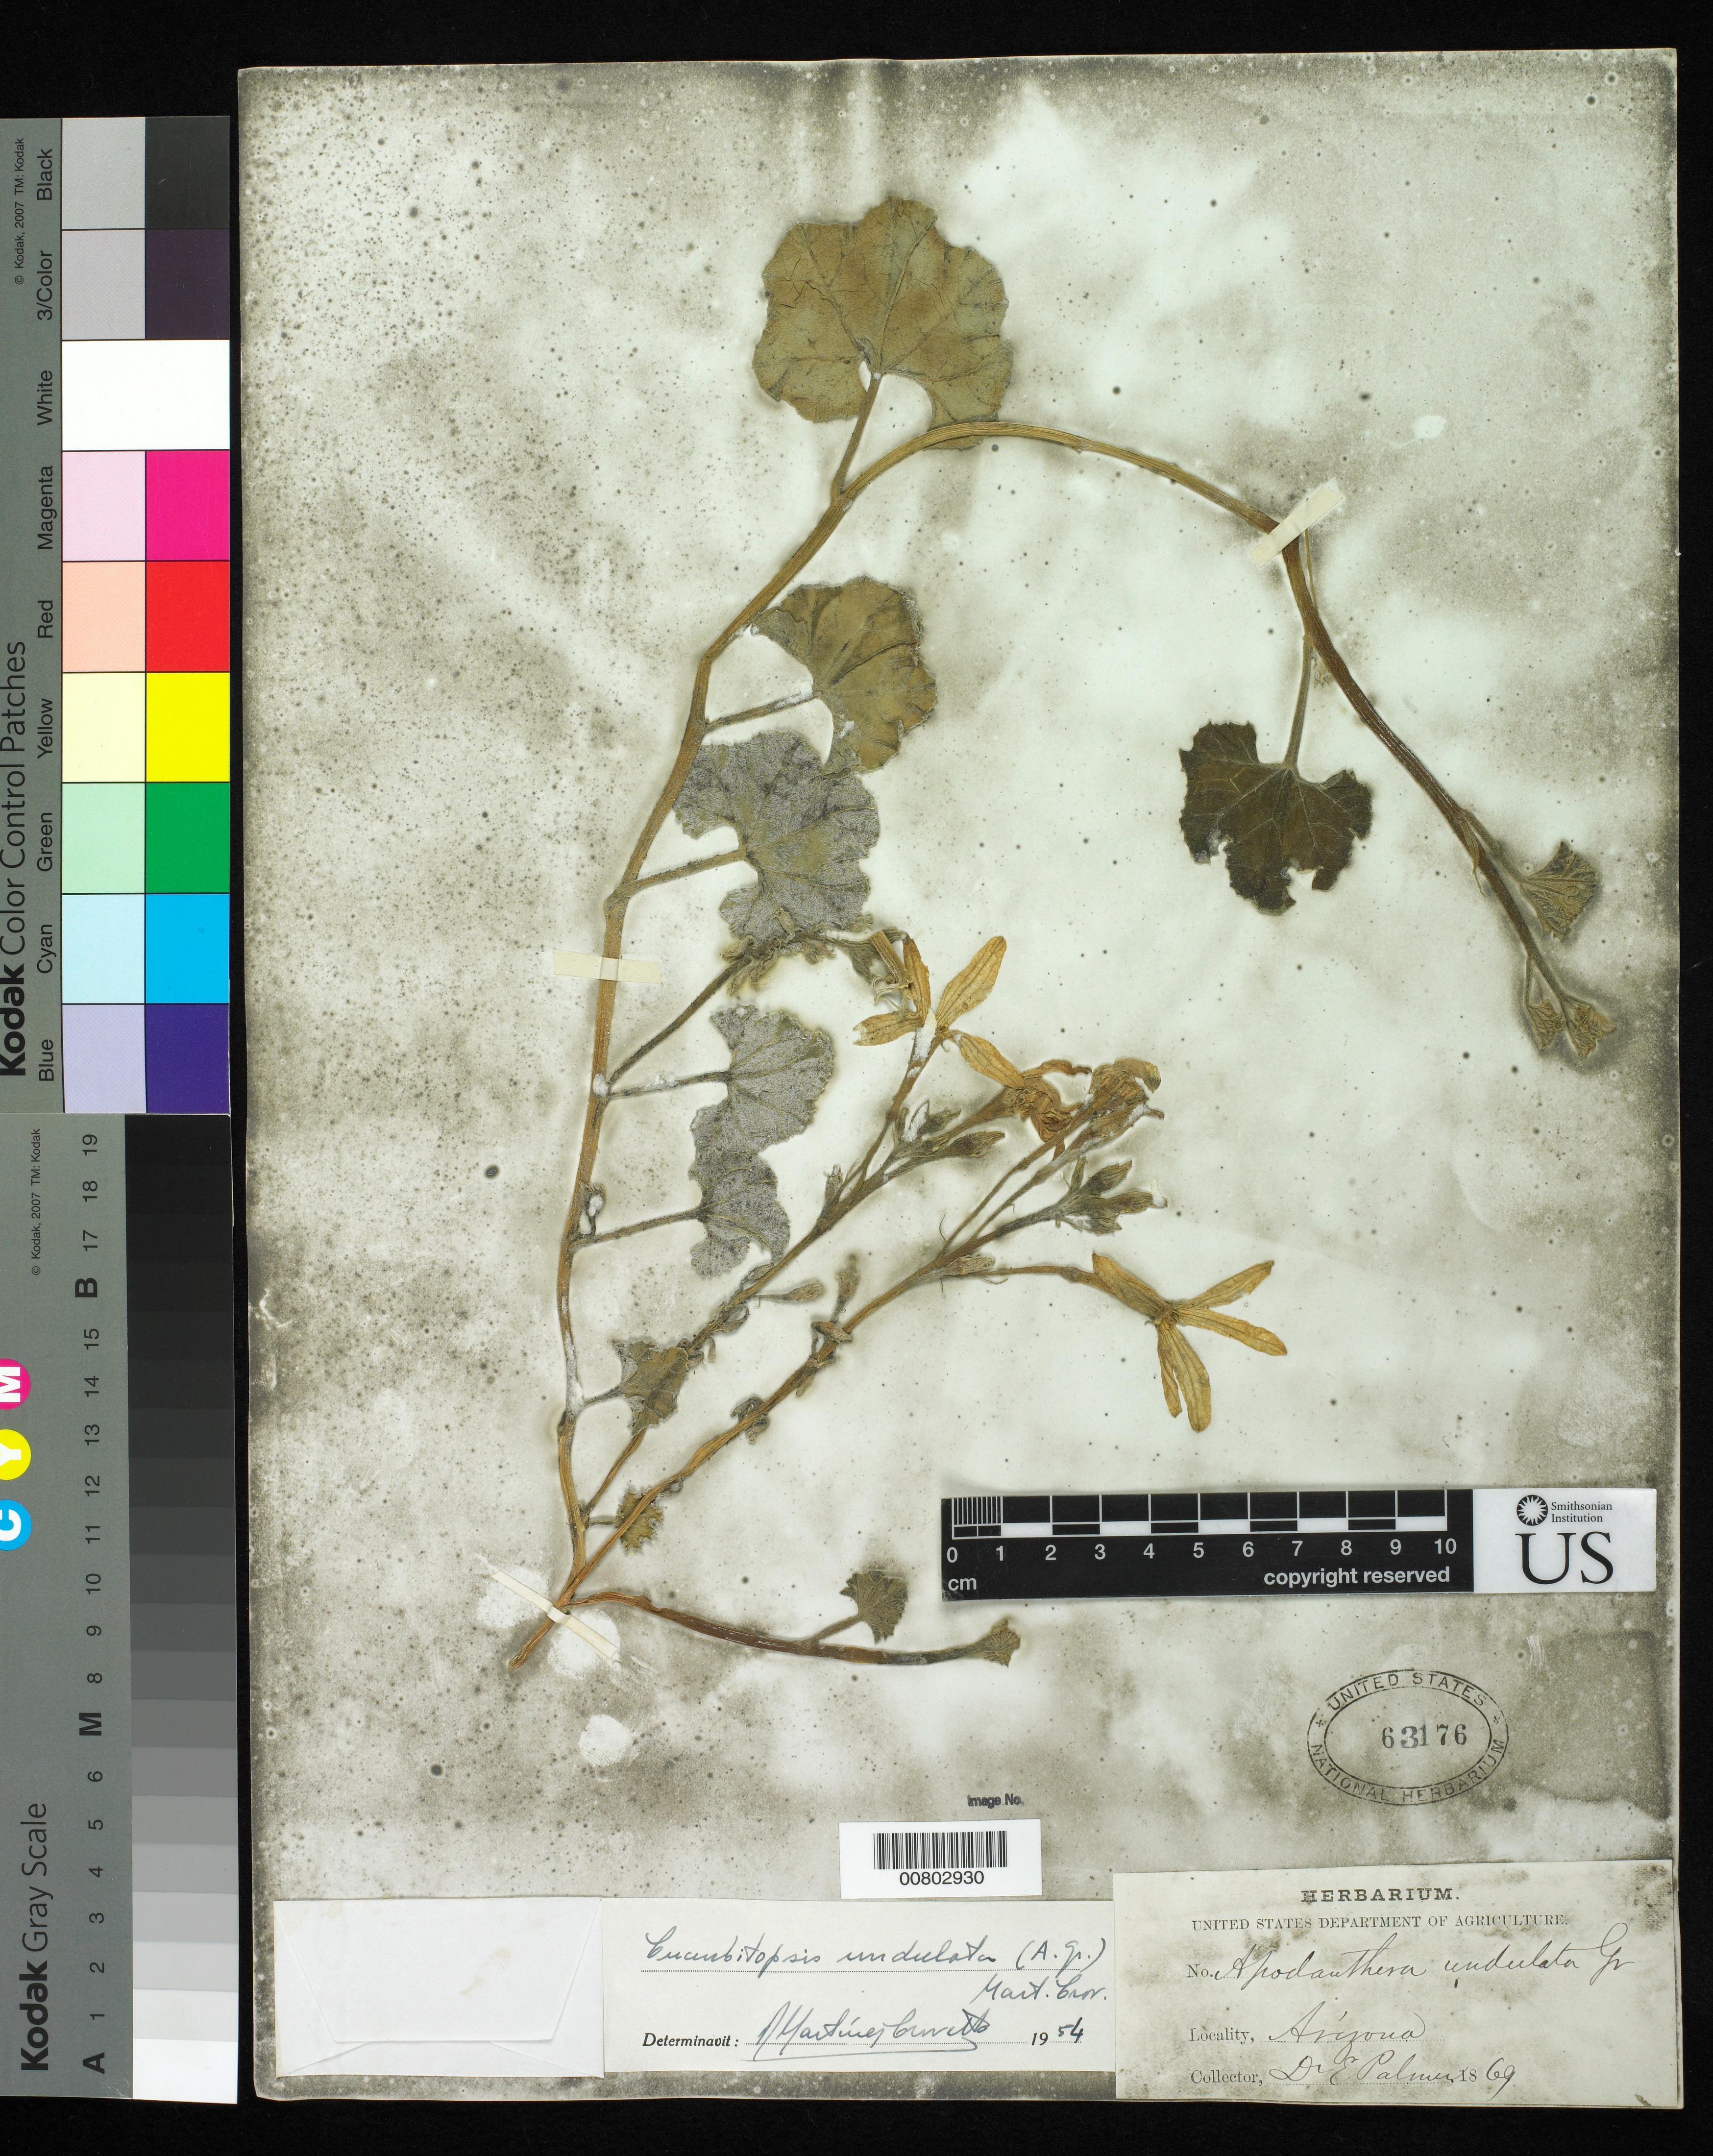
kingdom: Plantae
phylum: Tracheophyta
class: Magnoliopsida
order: Cucurbitales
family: Cucurbitaceae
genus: Apodanthera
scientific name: Apodanthera undulata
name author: A. Gray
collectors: E. Palmer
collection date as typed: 1869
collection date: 1869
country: United States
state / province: Arizona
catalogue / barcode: US 63176